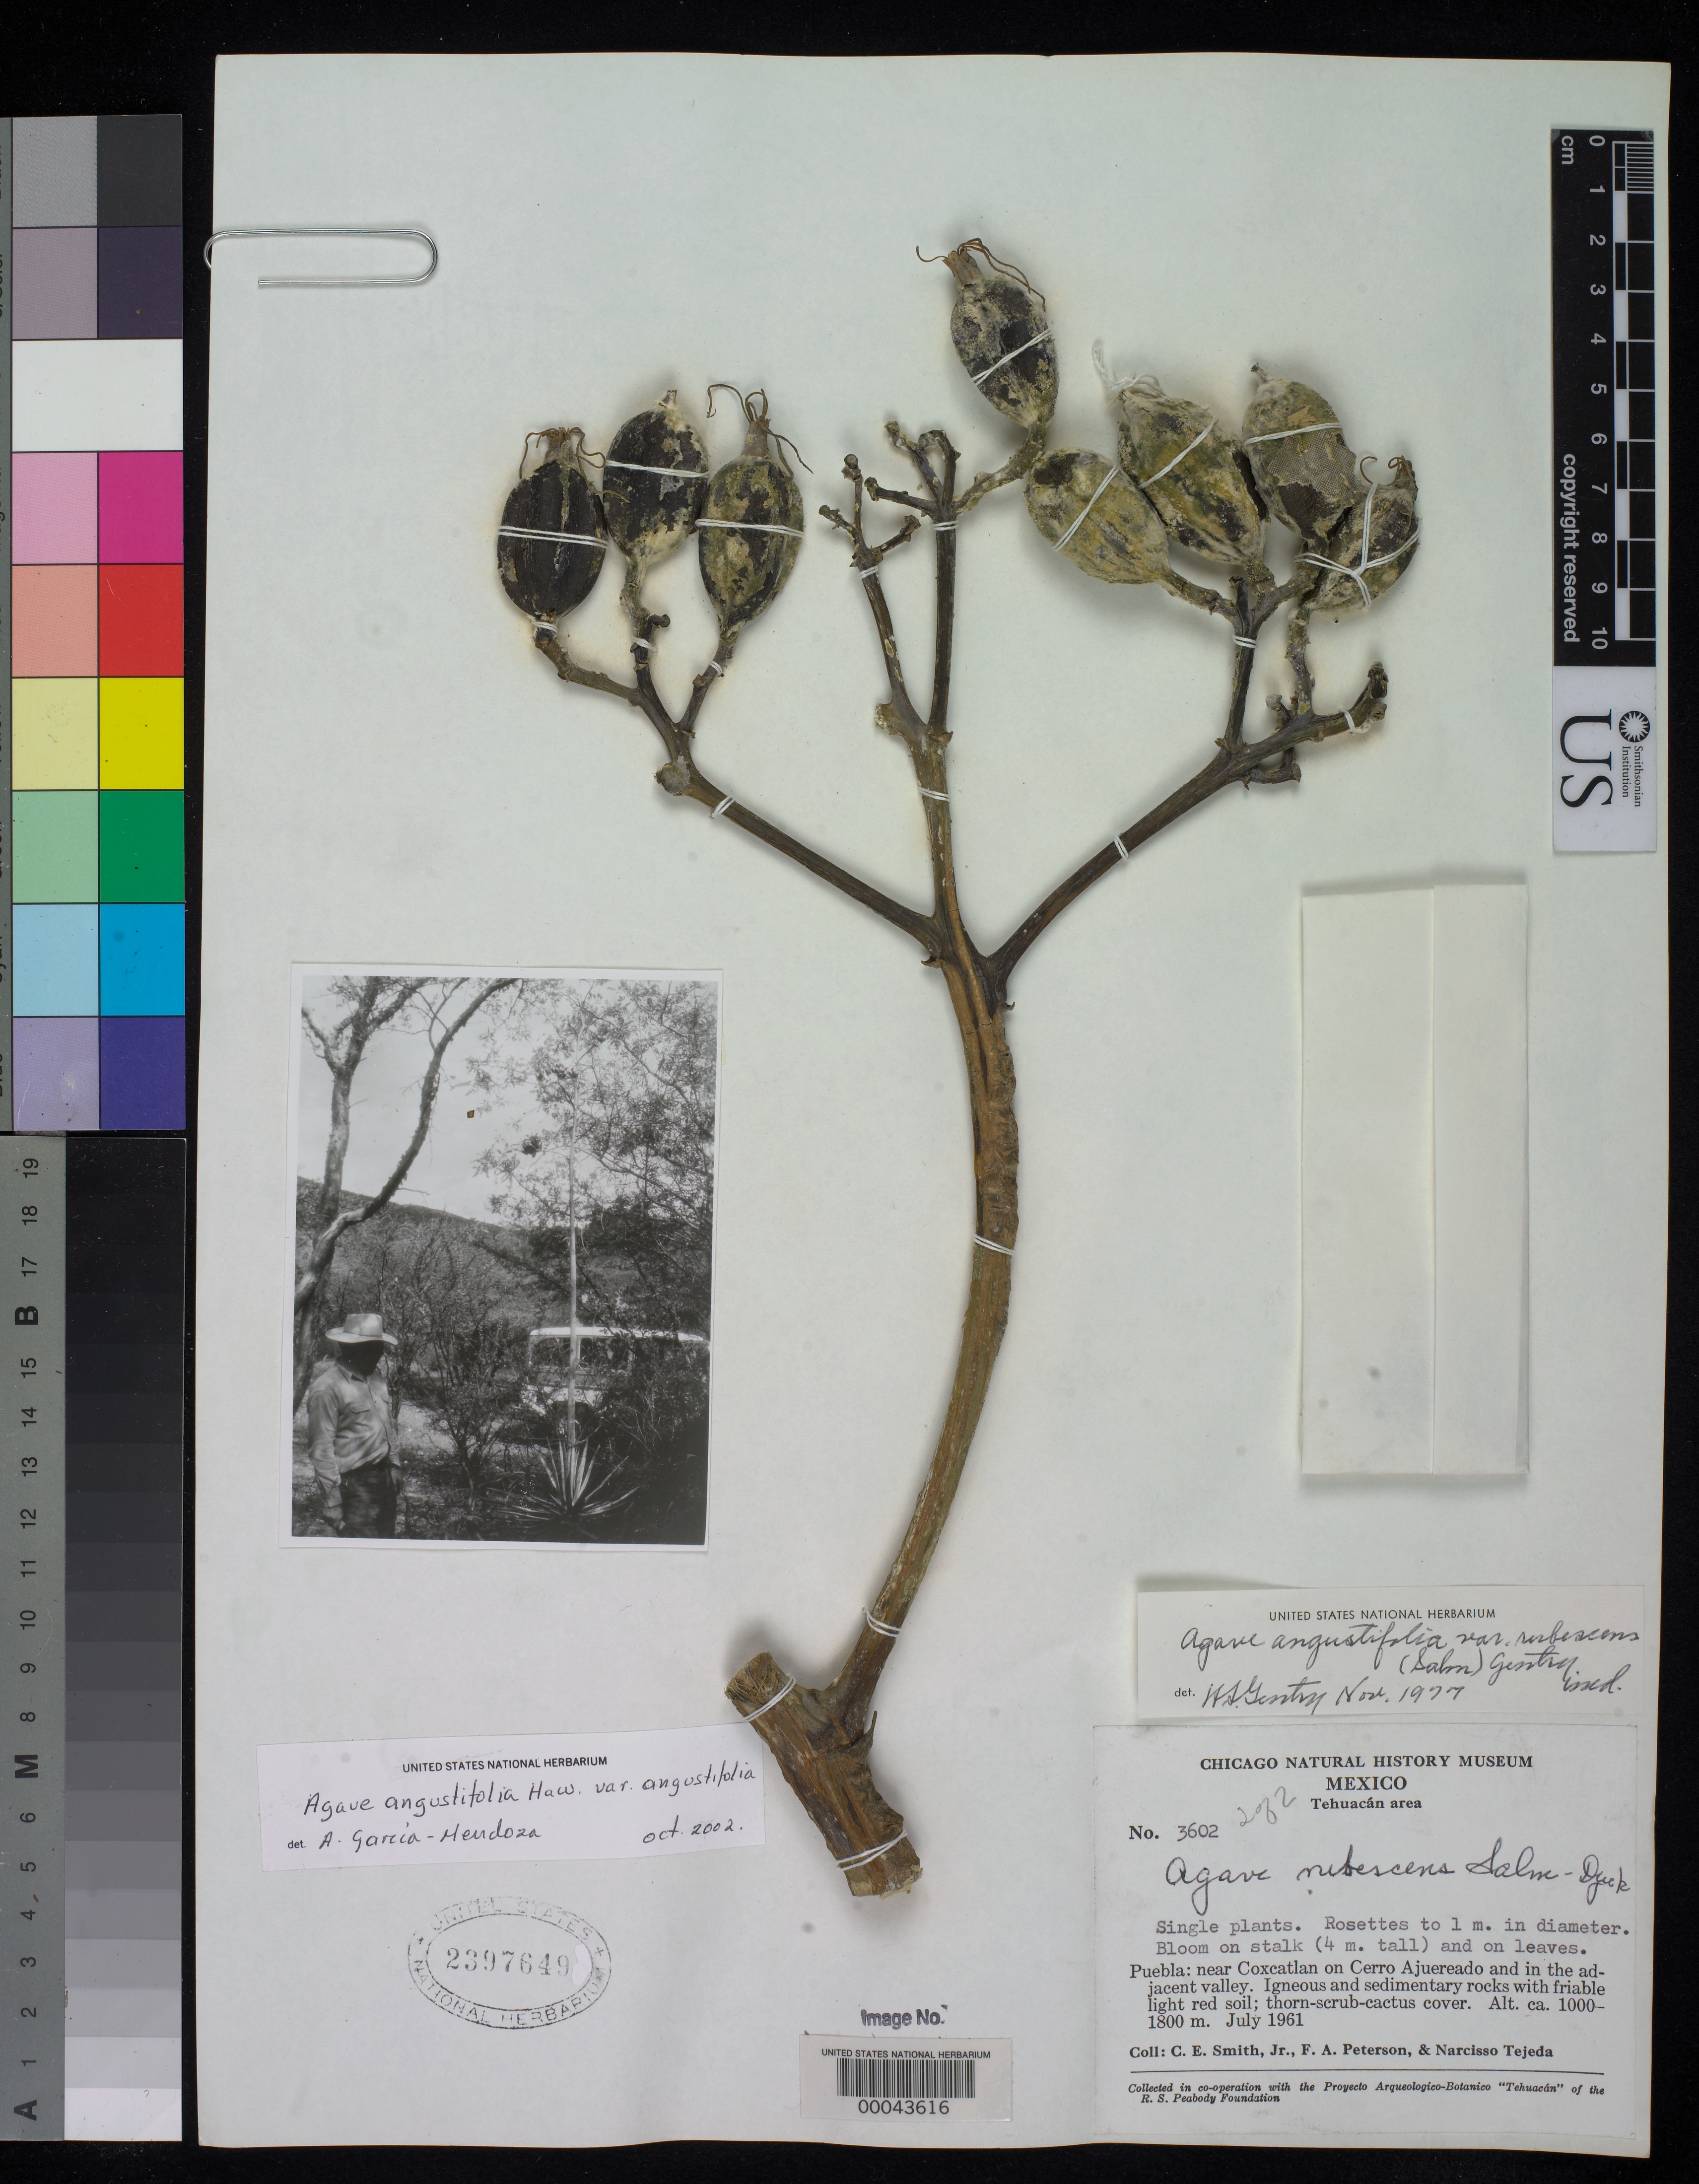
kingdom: Plantae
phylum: Tracheophyta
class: Liliopsida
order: Asparagales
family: Asparagaceae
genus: Agave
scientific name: Agave angustifolia var. angustifolia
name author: Haw.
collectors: C. E. Smith Jr., F. A. Peterson & N. Tejeda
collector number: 3602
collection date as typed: Jul 1961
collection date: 1961-07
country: Mexico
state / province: Puebla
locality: Near Coxcatlan on cerro ajuereado and in adjacent valley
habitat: Igneous and sedimentary rocks with friable light red soil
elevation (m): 1000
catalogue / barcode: US 2397649